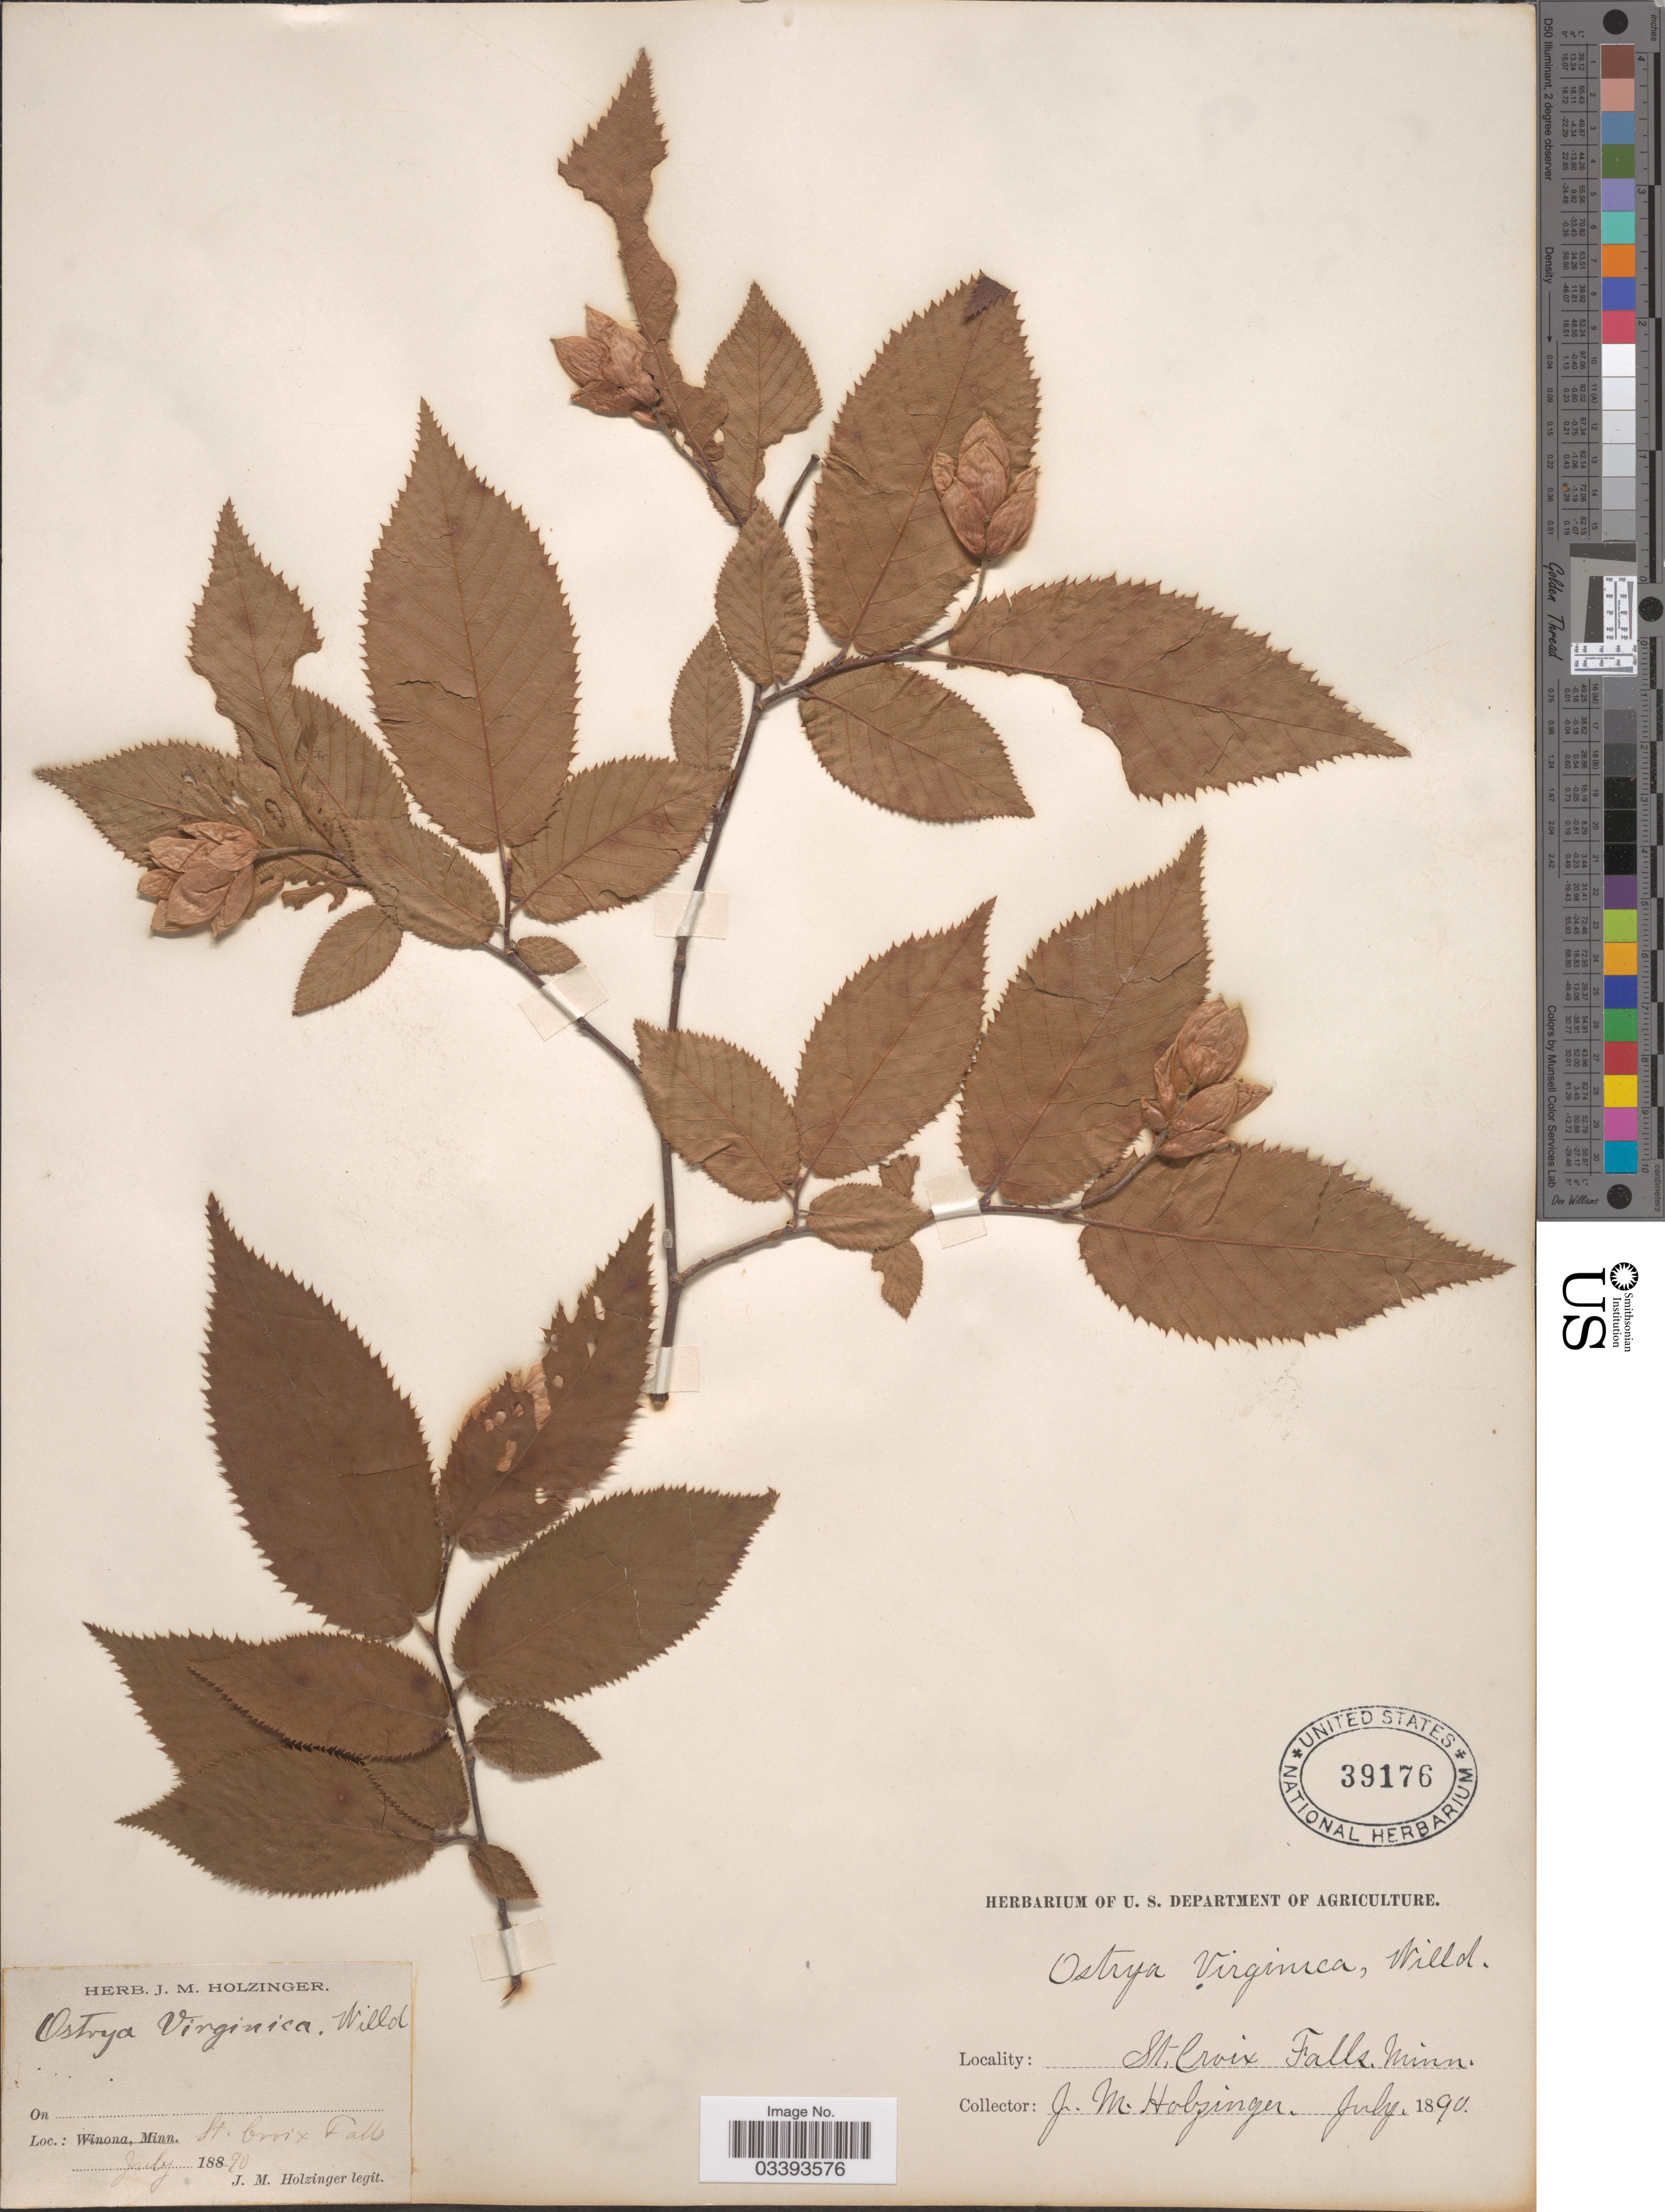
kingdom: Plantae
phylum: Tracheophyta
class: Magnoliopsida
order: Fagales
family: Betulaceae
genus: Ostrya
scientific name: Ostrya virginiana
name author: (Mill.) K. Koch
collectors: J. M. Holzinger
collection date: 1890-07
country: United States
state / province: Minnesota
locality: St. Croix Falls. Minn.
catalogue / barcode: US 39176